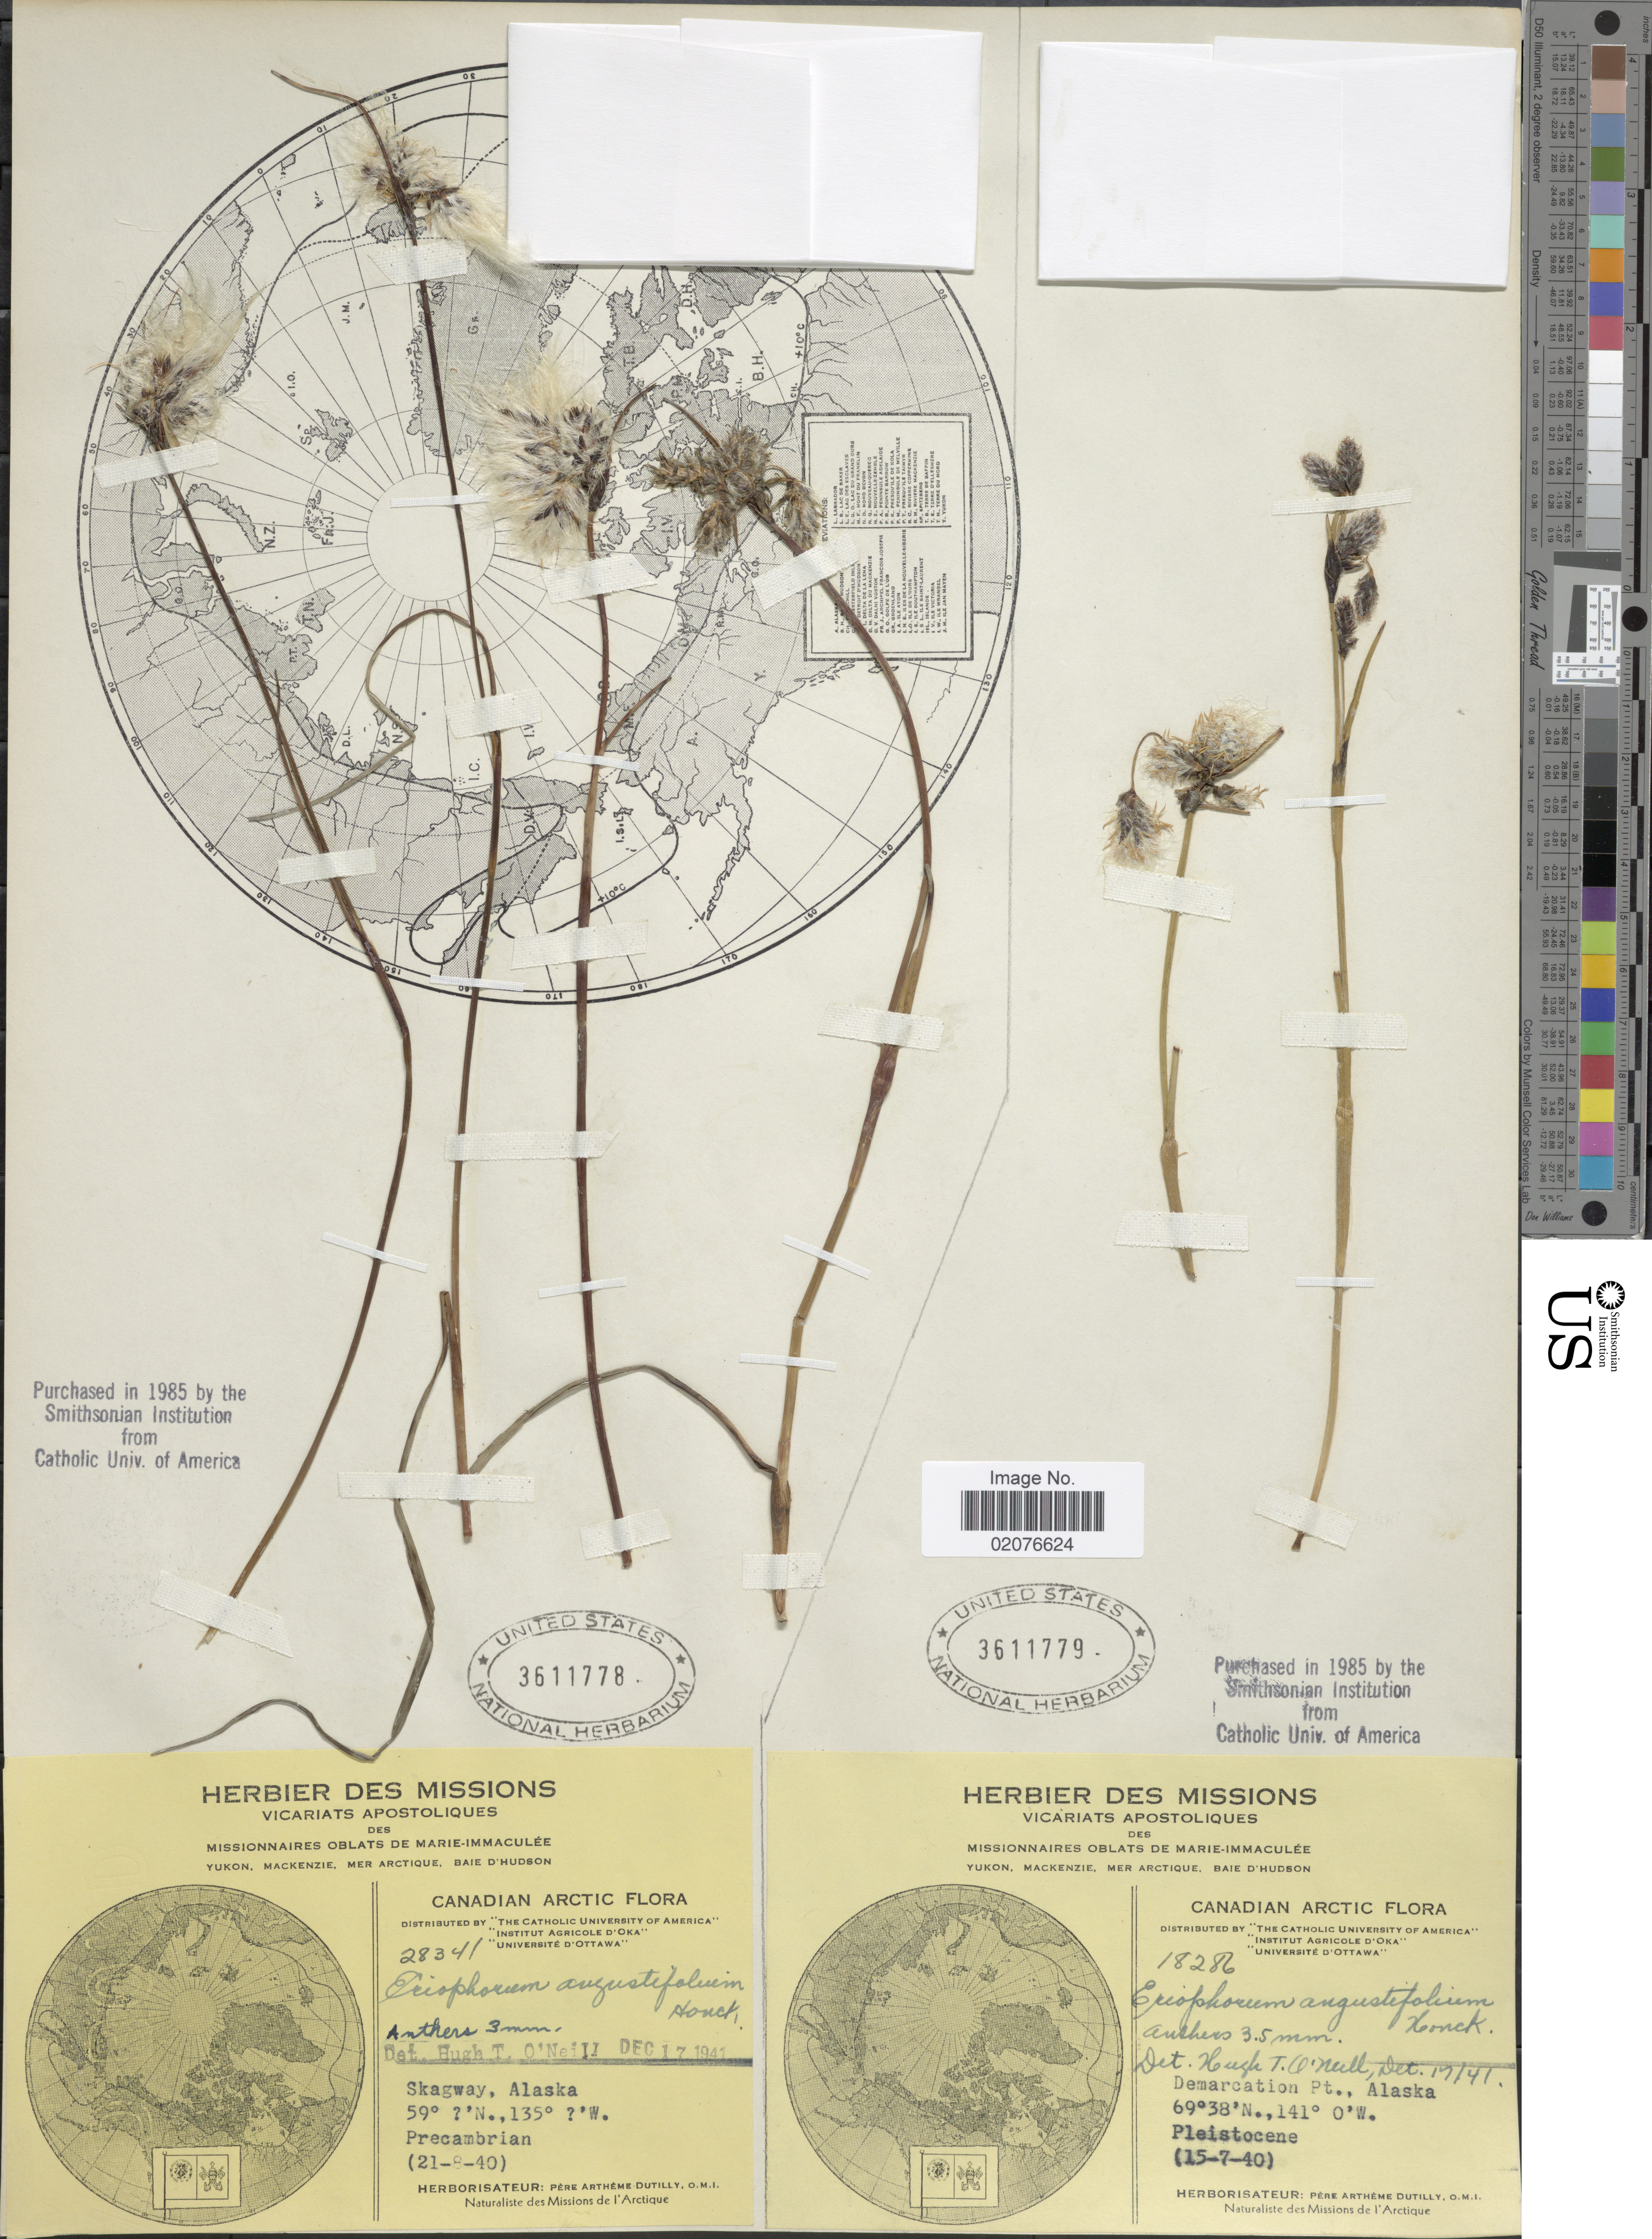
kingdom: Plantae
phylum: Tracheophyta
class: Liliopsida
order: Poales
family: Cyperaceae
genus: Eriophorum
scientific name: Eriophorum angustifolium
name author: Honck.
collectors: A. Dutilly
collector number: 18286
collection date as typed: Transcribed d/m/y: 15/7/40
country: United States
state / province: Alaska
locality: Canadian Arctic, Demarcation Pt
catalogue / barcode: US 3611779-2